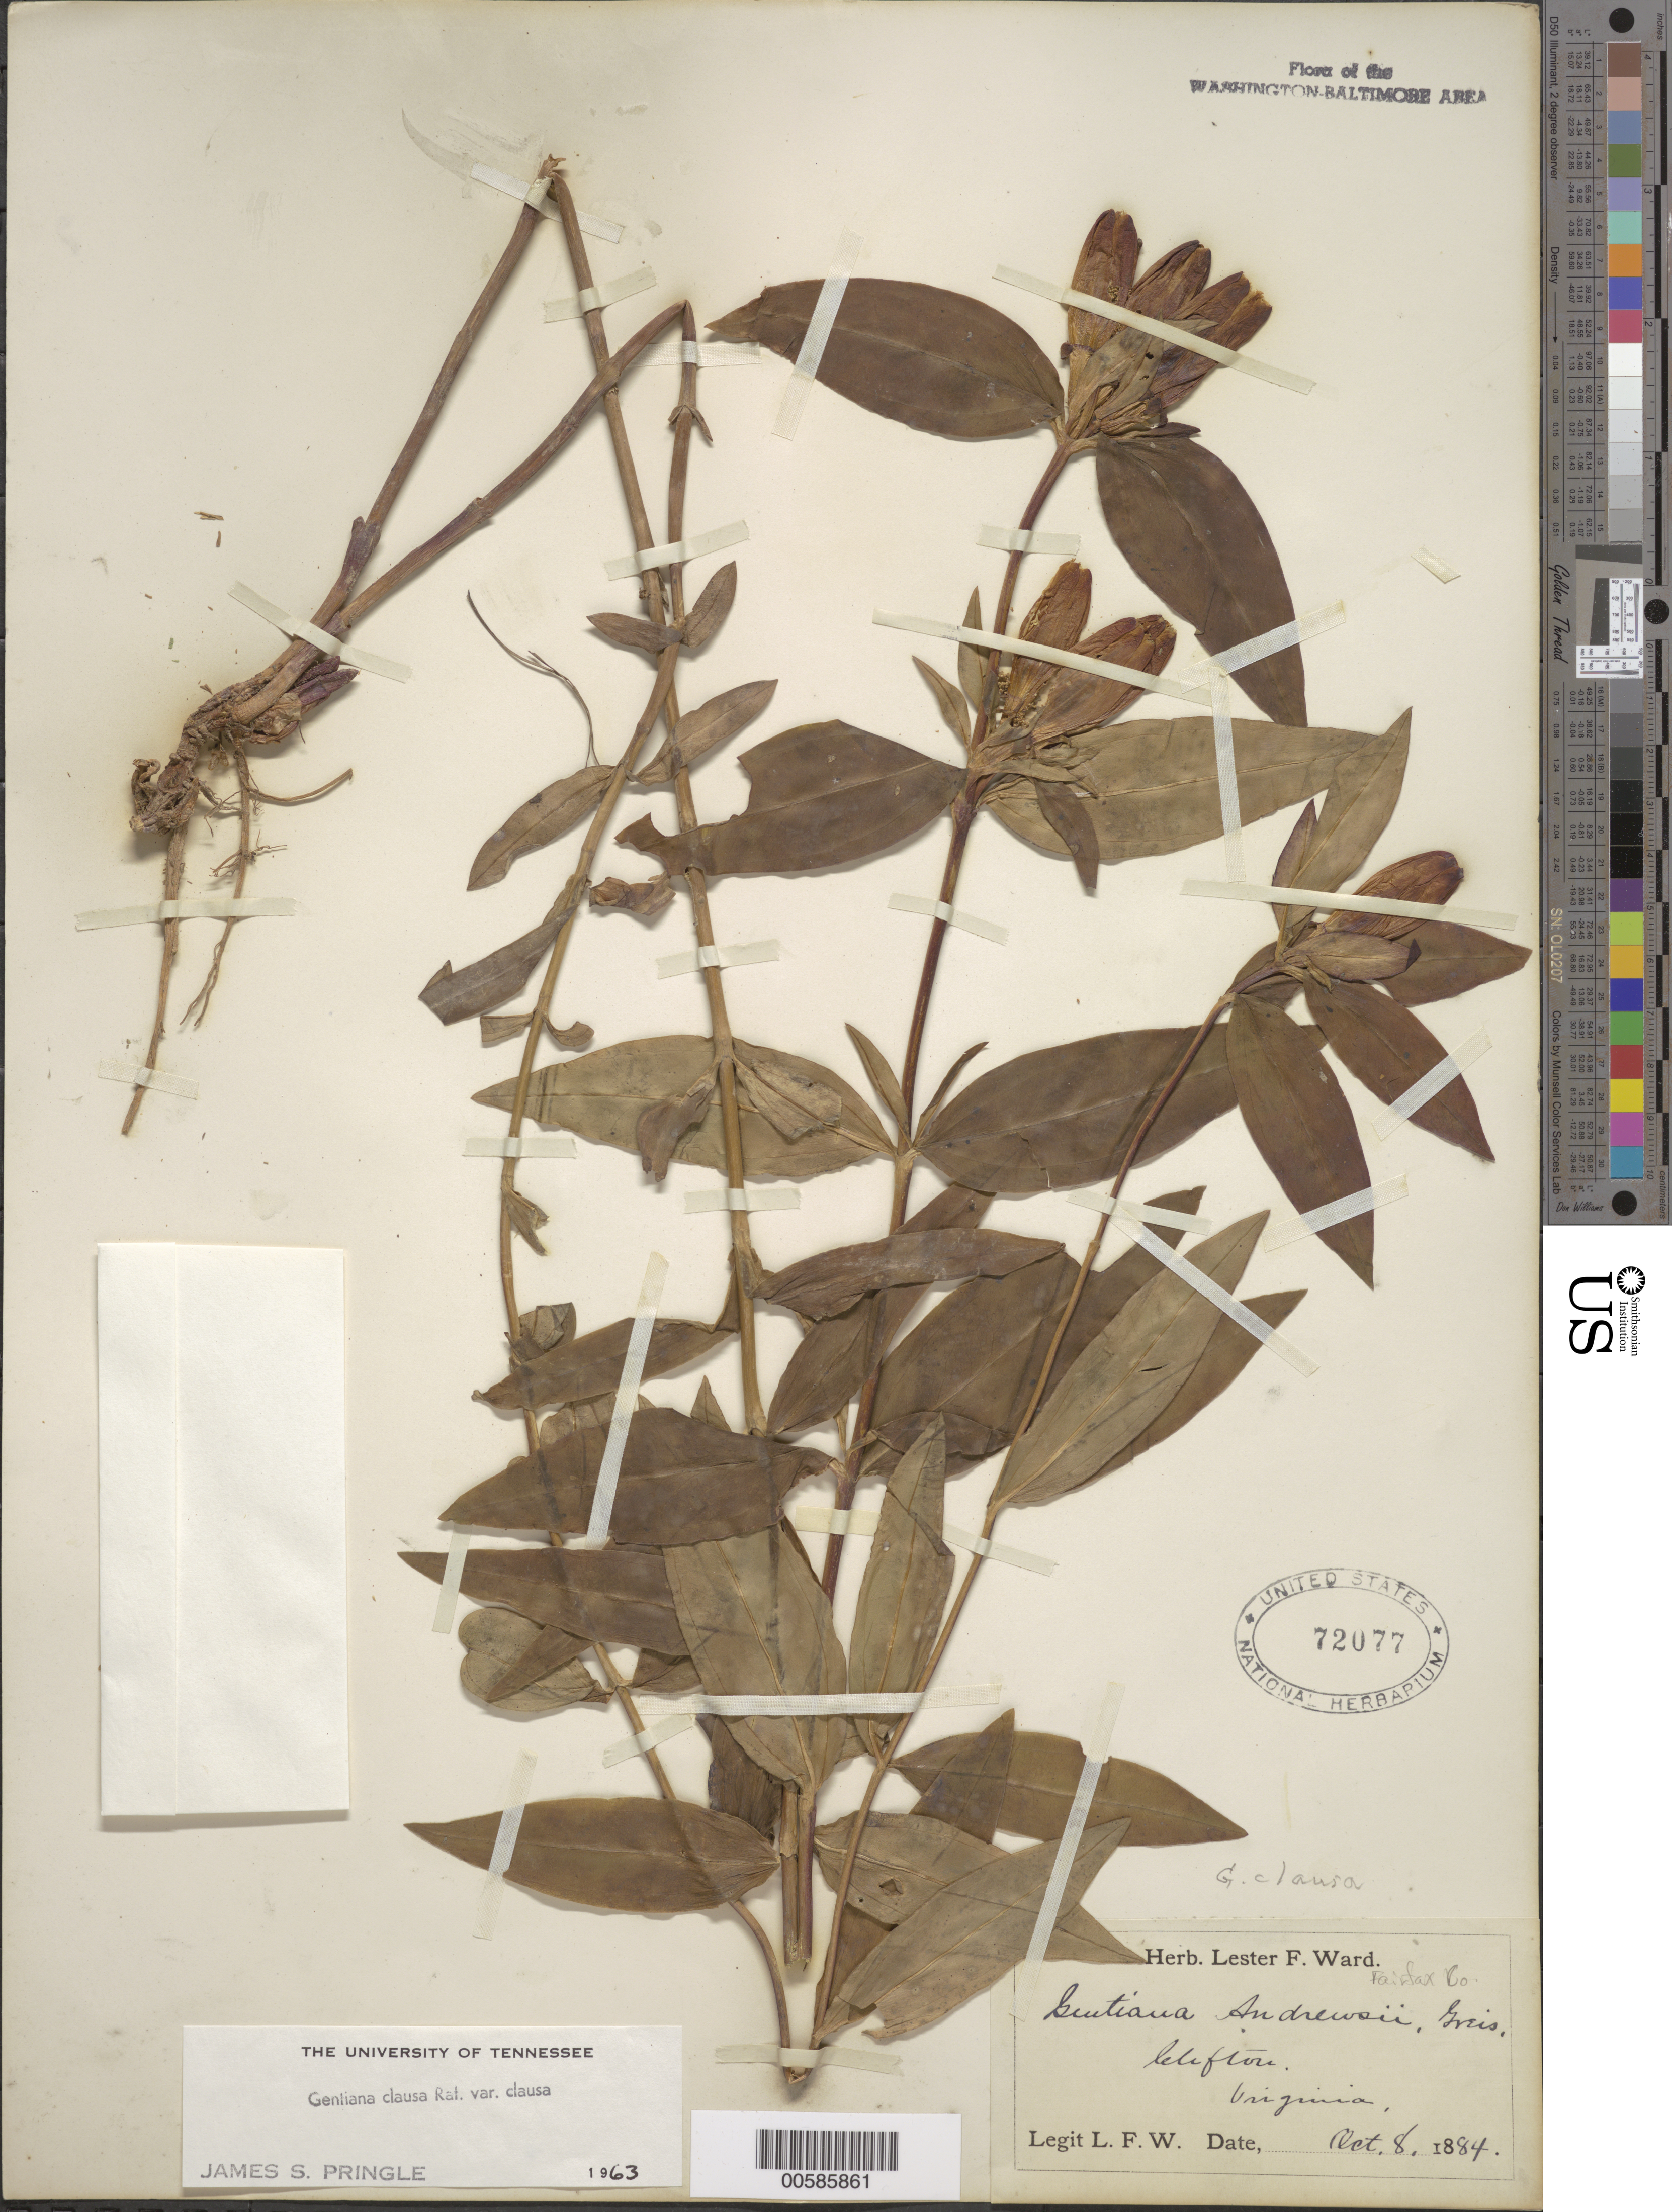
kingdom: Plantae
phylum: Tracheophyta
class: Magnoliopsida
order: Gentianales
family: Gentianaceae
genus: Gentiana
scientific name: Gentiana clausa var. clausa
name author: Raf.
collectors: L. F. Ward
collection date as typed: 08 Oct 1884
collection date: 1884-10-08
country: United States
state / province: Virginia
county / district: Fairfax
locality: Clifton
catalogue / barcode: US 72077